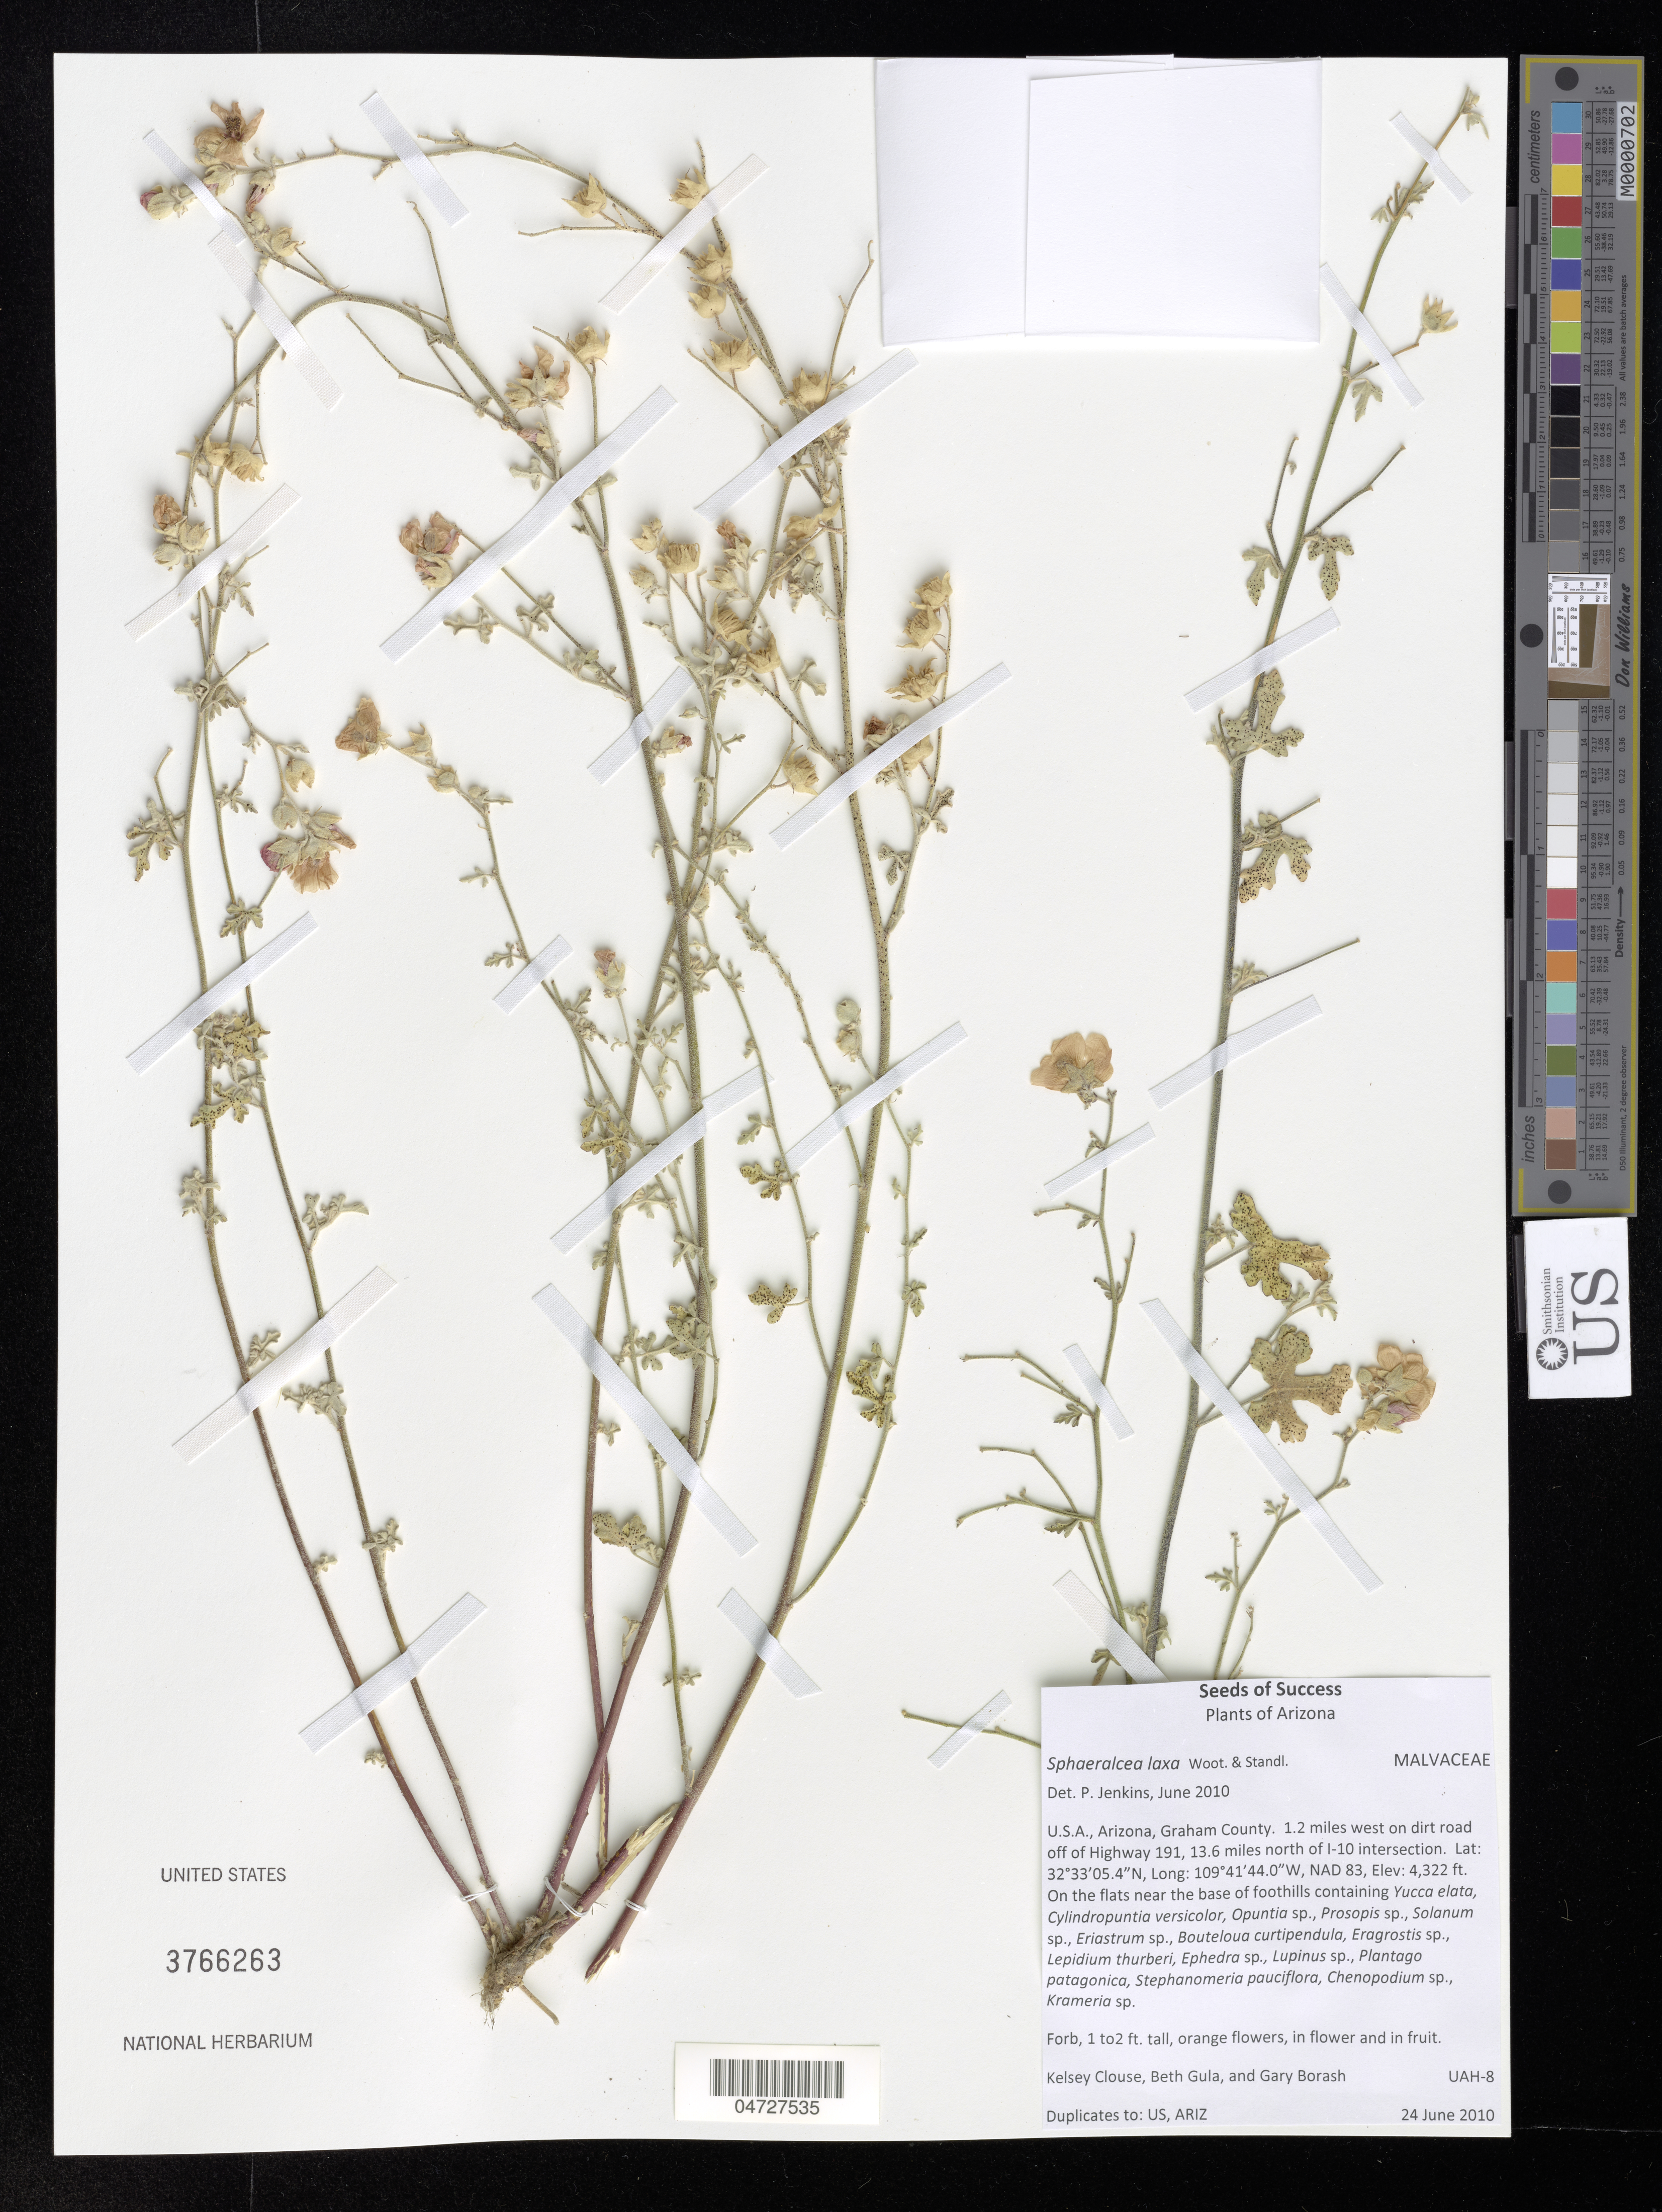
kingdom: Plantae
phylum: Tracheophyta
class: Magnoliopsida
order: Malvales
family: Malvaceae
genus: Sphaeralcea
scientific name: Sphaeralcea laxa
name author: Wooton & Standl.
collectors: B. Gula & G. Borash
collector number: UAH-8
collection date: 2010-06-24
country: United States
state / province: Arizona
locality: Graham County. 1.2 miles west on dirt road off of Highway 191, 13.6 miles north of I-10 intersection.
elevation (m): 1317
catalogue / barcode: US 3766263